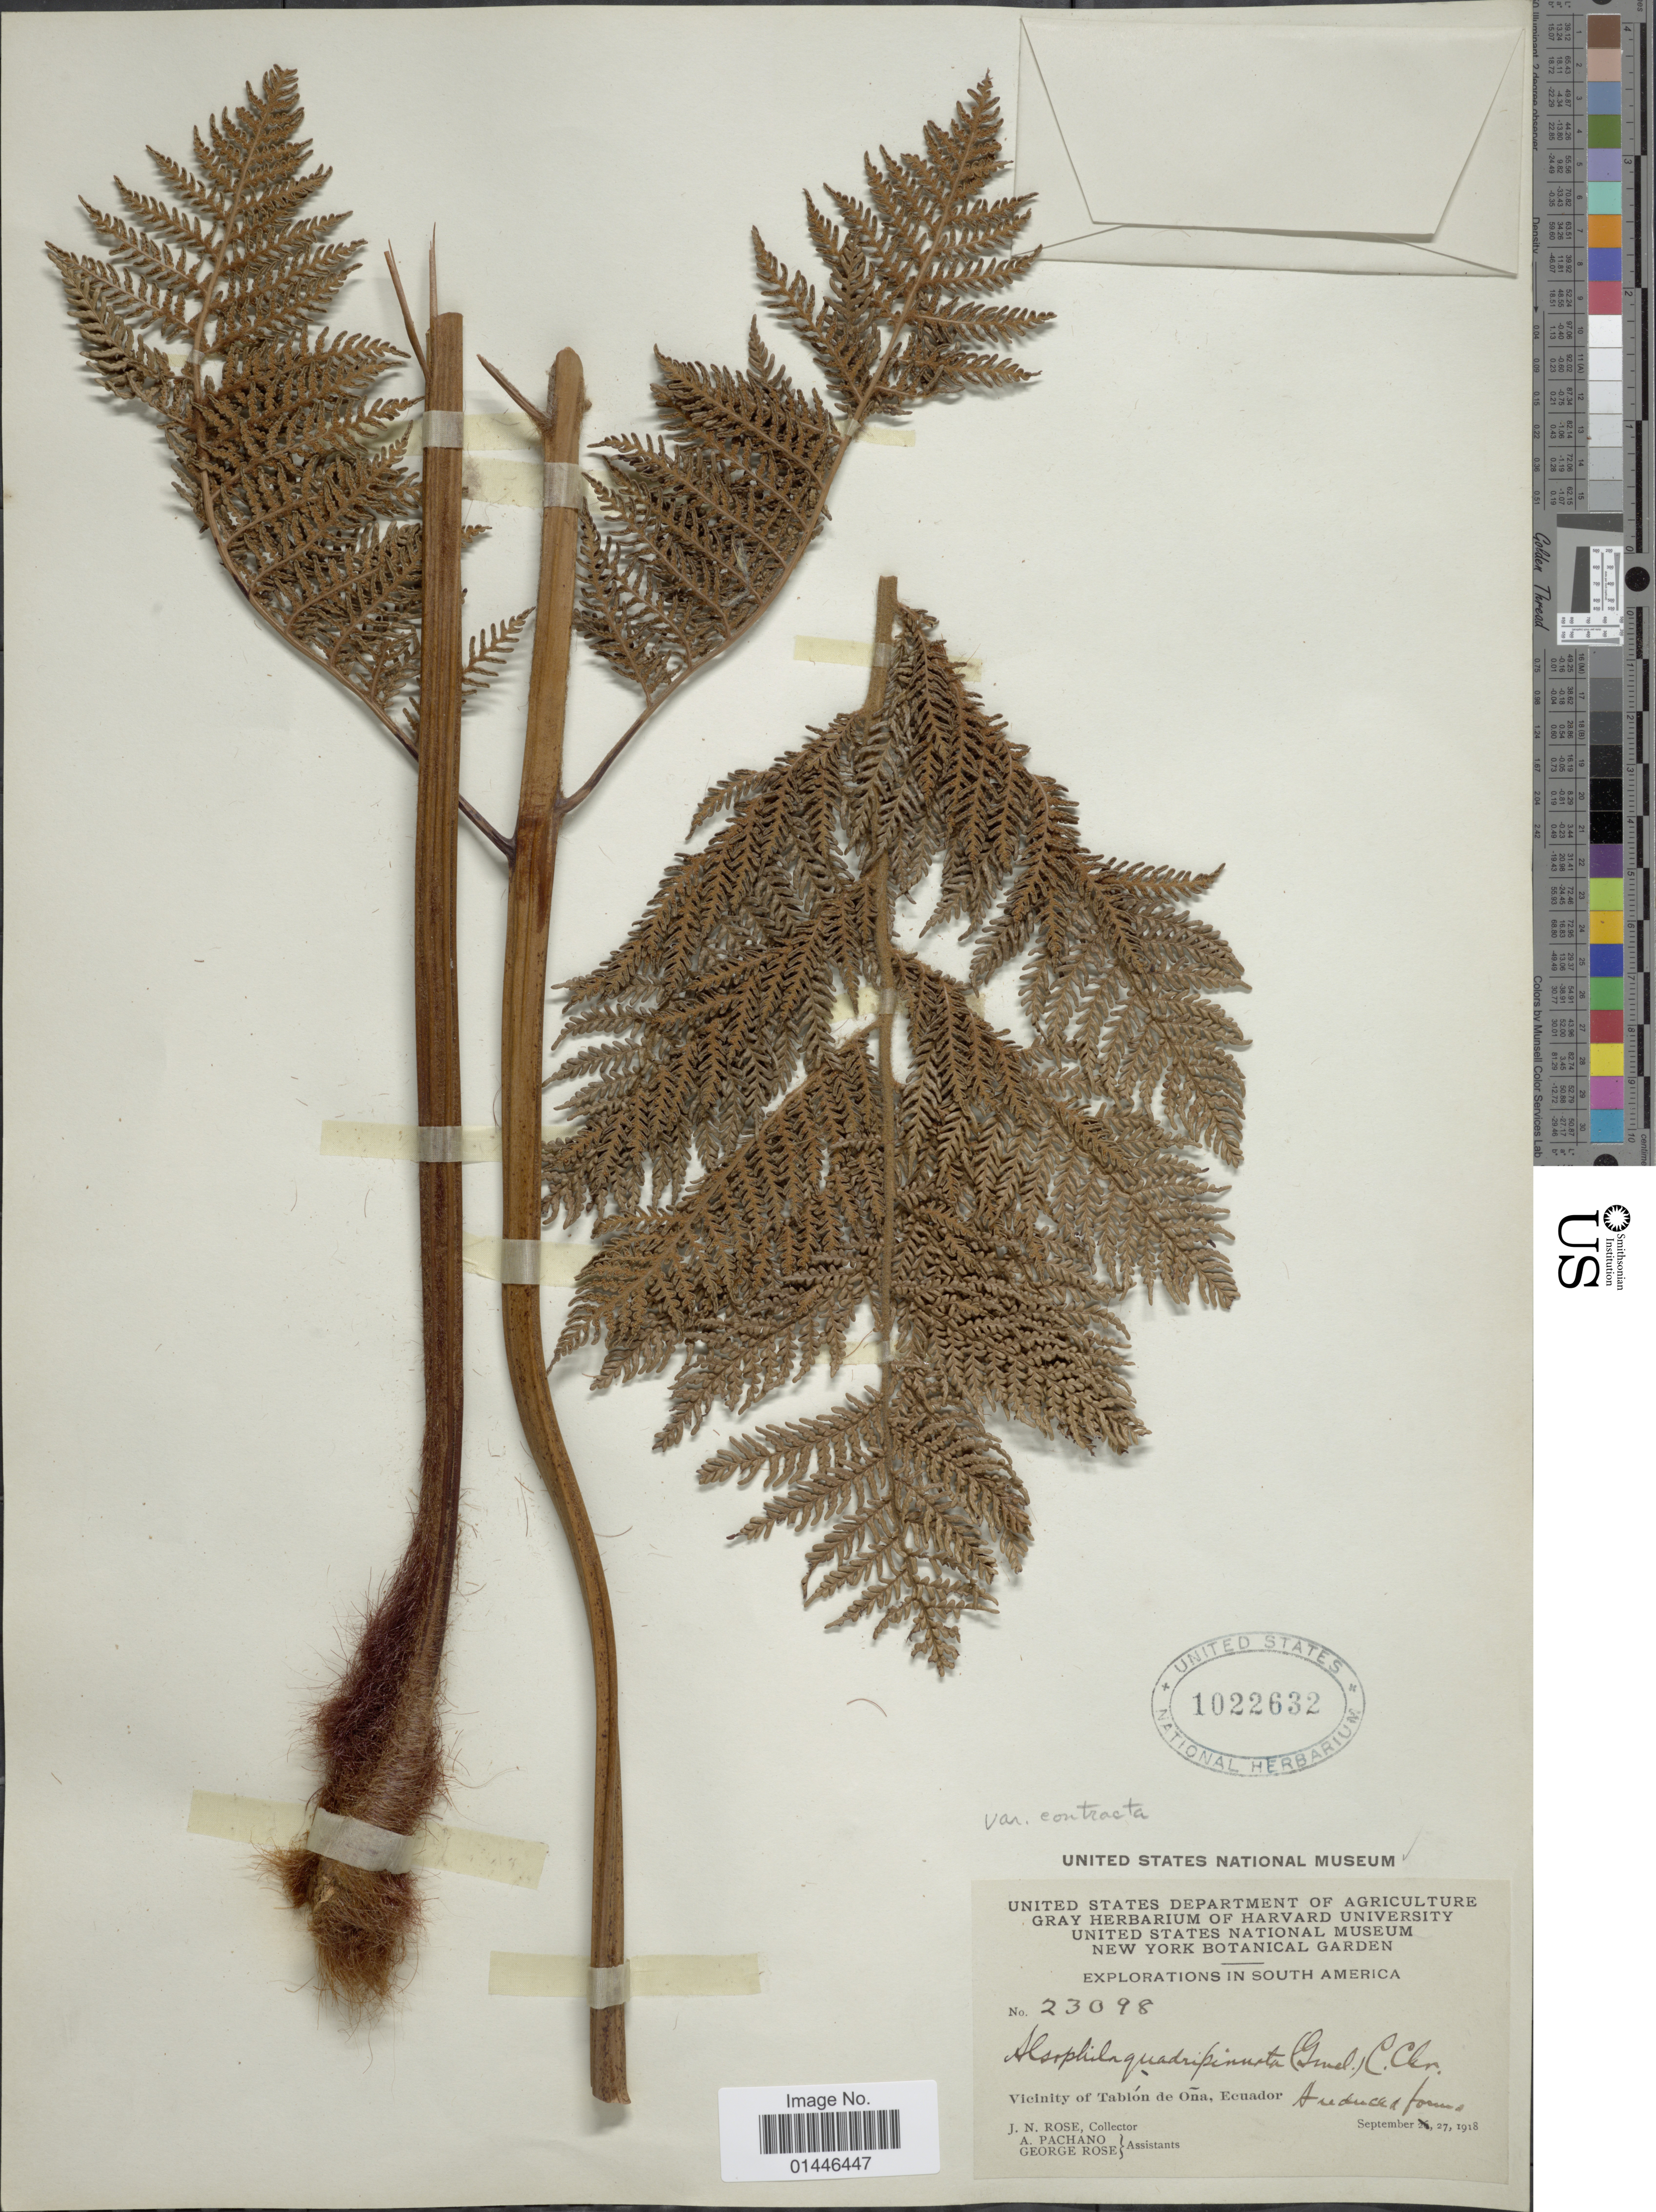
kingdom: Plantae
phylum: Tracheophyta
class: Polypodiopsida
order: Cyatheales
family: Dicksoniaceae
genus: Lophosoria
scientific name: Lophosoria quadripinnata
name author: (J.F. Gmel.) C. Chr.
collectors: J. N. Rose, A. Pachano & G. Rose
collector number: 23098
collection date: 1918-09-27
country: Ecuador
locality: Vicinity of Tablón de Oña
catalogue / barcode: US 1022632